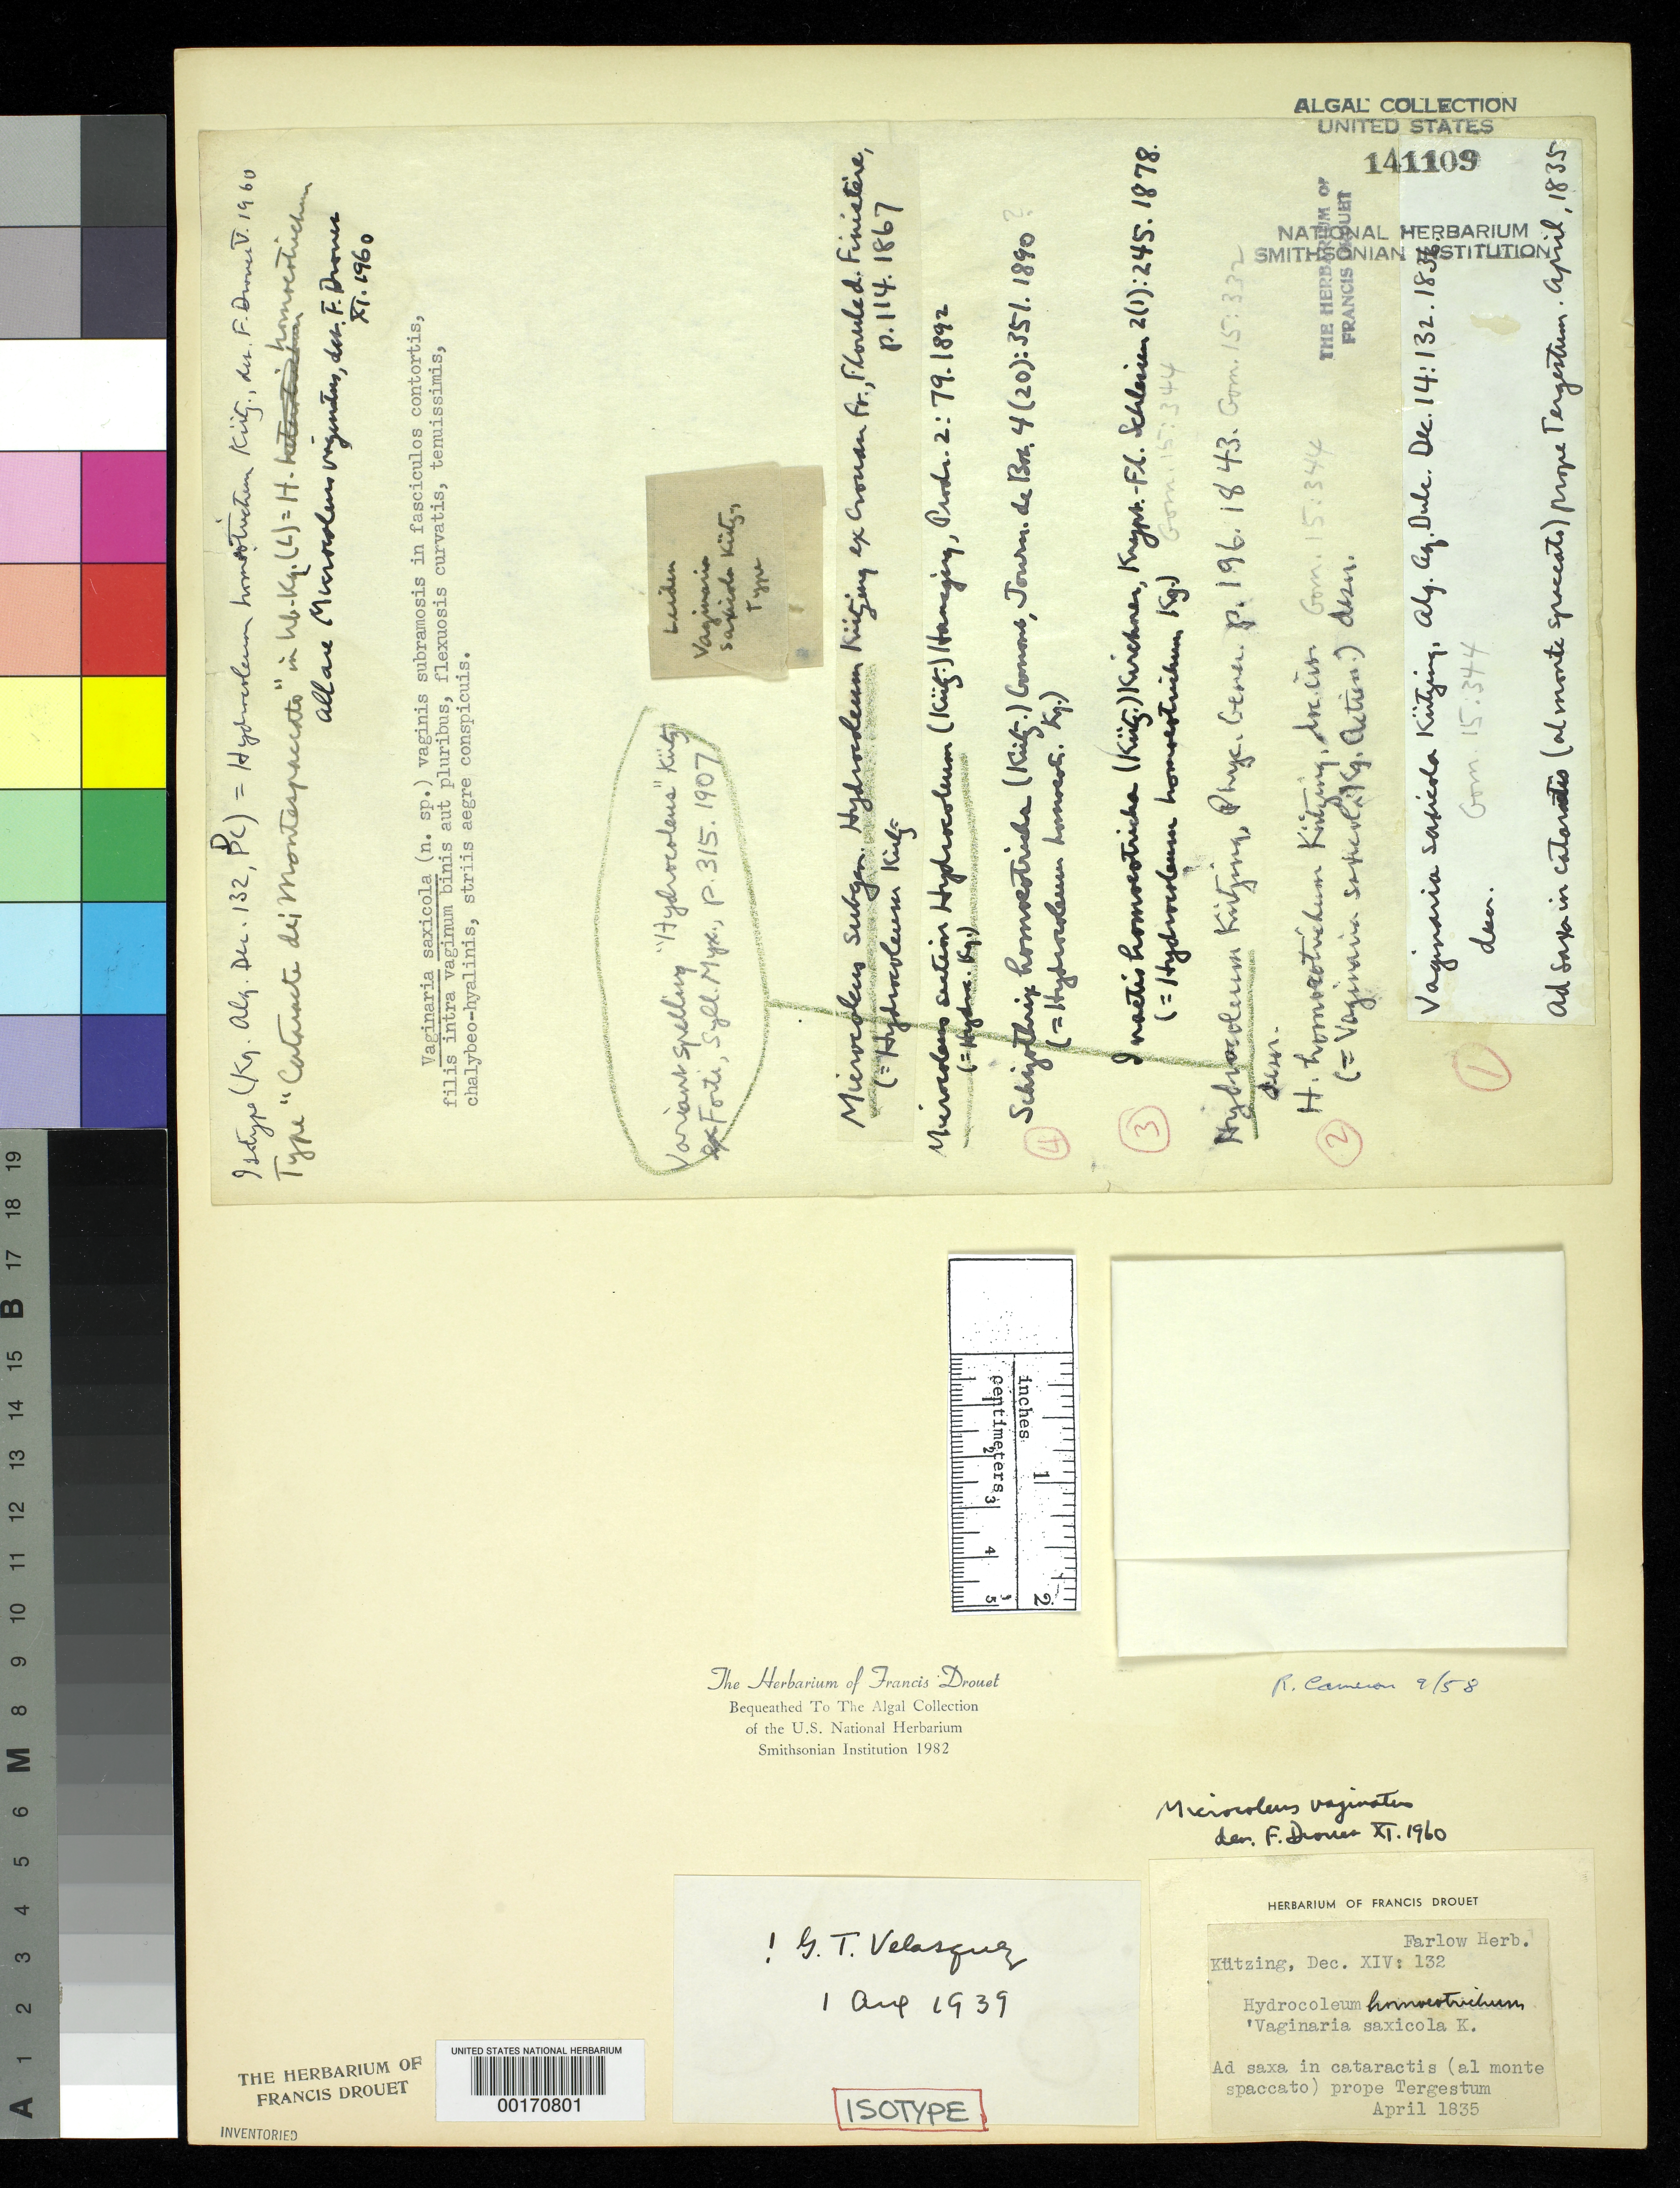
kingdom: Bacteria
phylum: Cyanobacteria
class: Cyanobacteriia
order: Cyanobacteriales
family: Microcoleaceae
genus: Vaginaria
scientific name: Vaginaria saxicola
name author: Kütz.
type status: Isotype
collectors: F. T. Kützing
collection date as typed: Apr 1835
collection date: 1835-04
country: Italy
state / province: Friuli-Venezia Giulia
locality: Monte Spaccato, near Trieste (Tergestum).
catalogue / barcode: US 141109